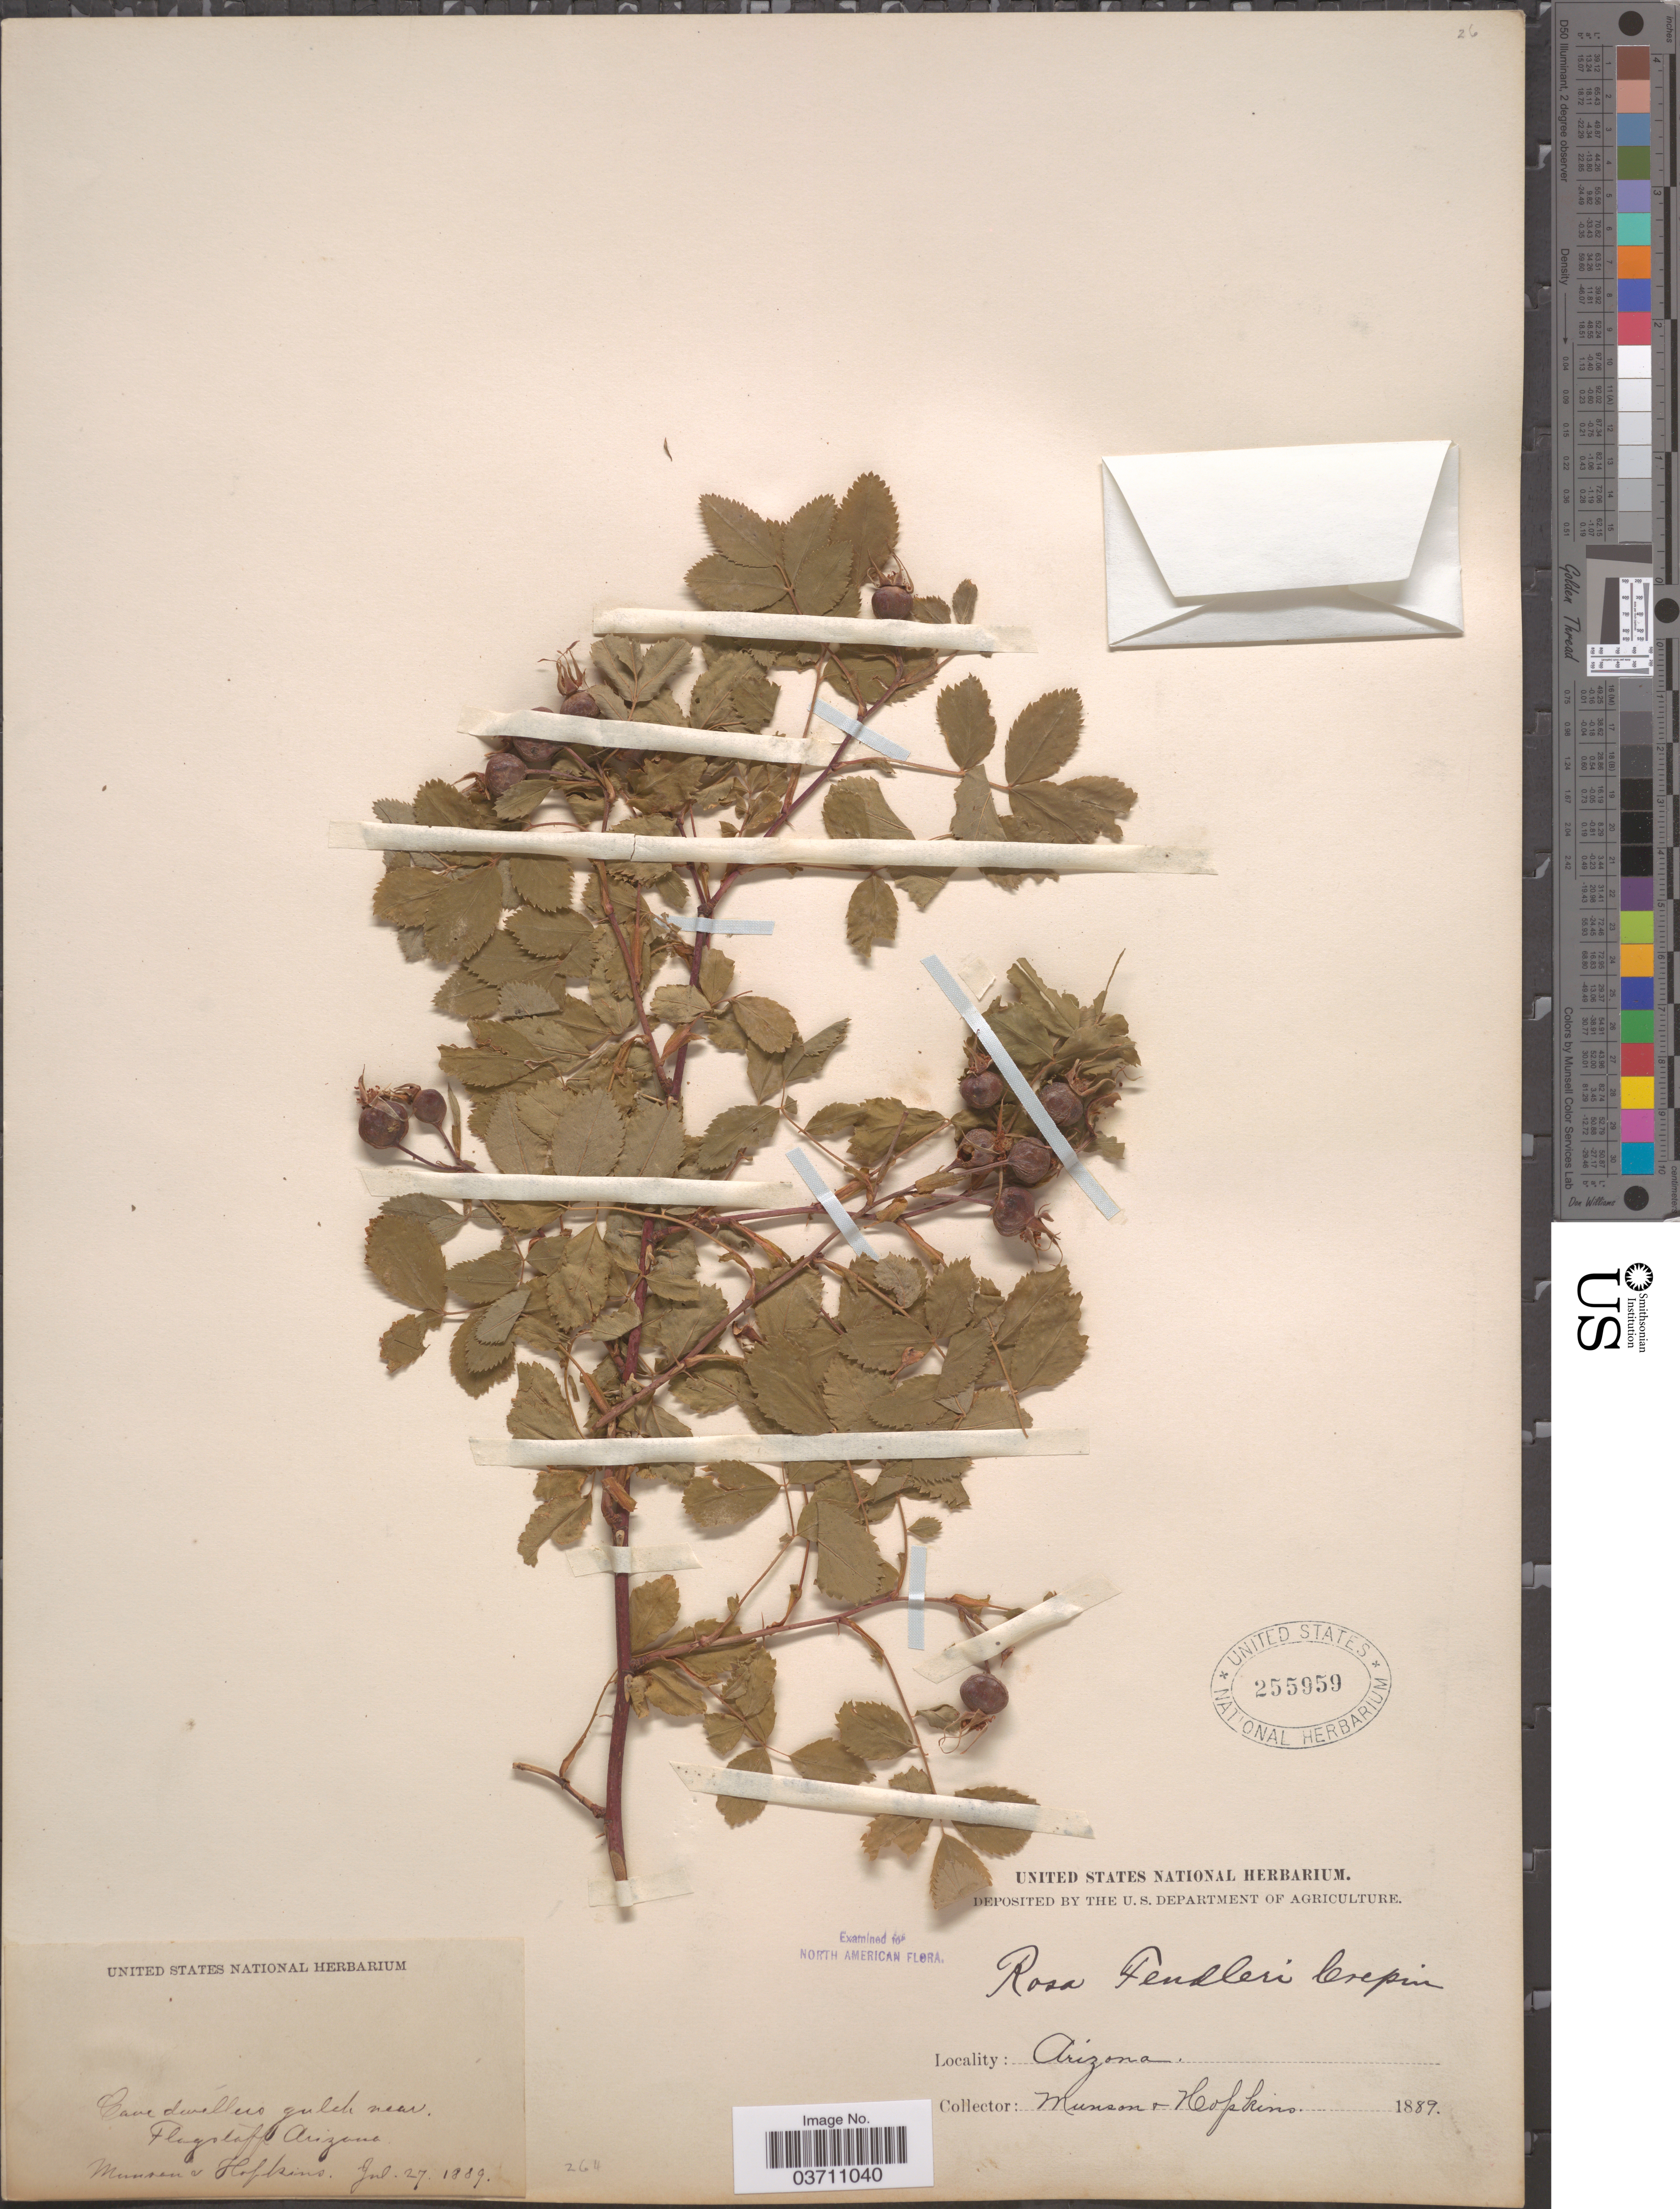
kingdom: Plantae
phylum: Tracheophyta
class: Magnoliopsida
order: Rosales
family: Rosaceae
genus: Rosa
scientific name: Rosa fendleri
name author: Crép.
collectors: -. Munson & -- Hopkins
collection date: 1889-07-27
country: United States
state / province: Arizona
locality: Cave dwellers gulch near Flagstaff.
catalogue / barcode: US 255959